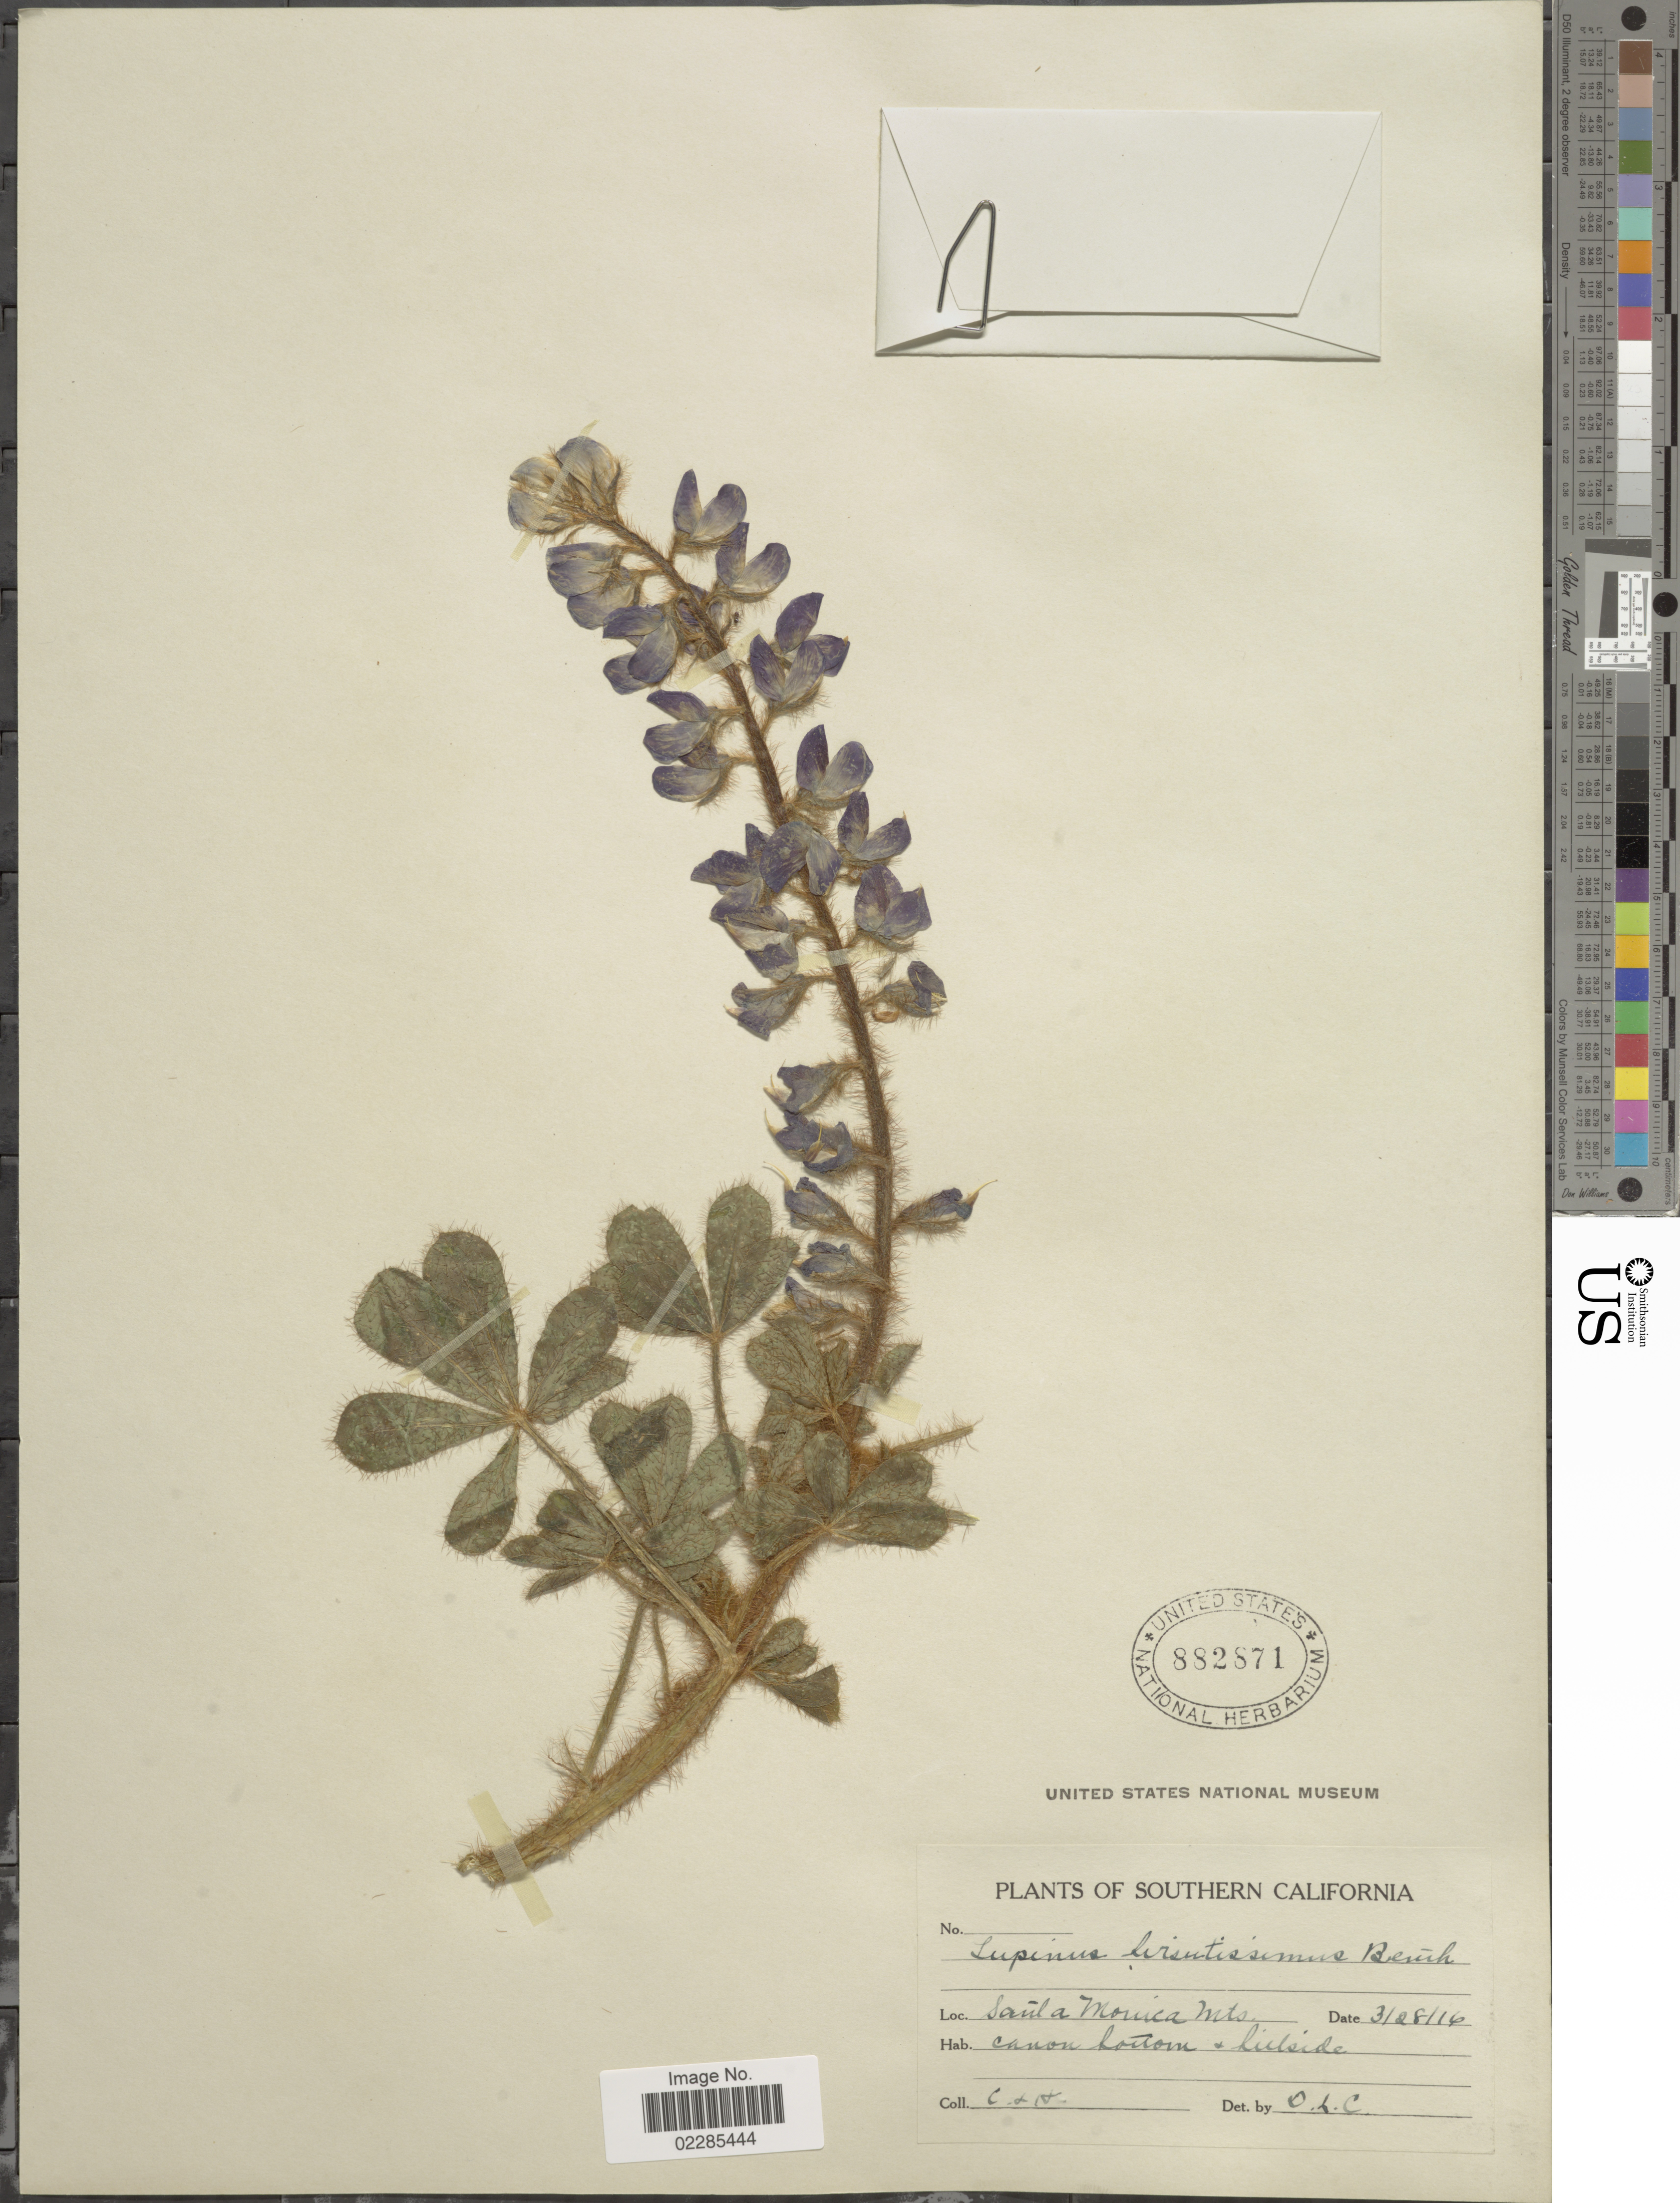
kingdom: Plantae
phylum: Tracheophyta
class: Magnoliopsida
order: Fabales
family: Fabaceae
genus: Lupinus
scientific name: Lupinus hirsutissimus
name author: Benth.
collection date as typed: Transcribed d/m/y: 28/3/16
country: United States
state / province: California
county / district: Los Angeles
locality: Southern California, Santa Monica Mts, canon bottom + hillside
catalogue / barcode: US 882871